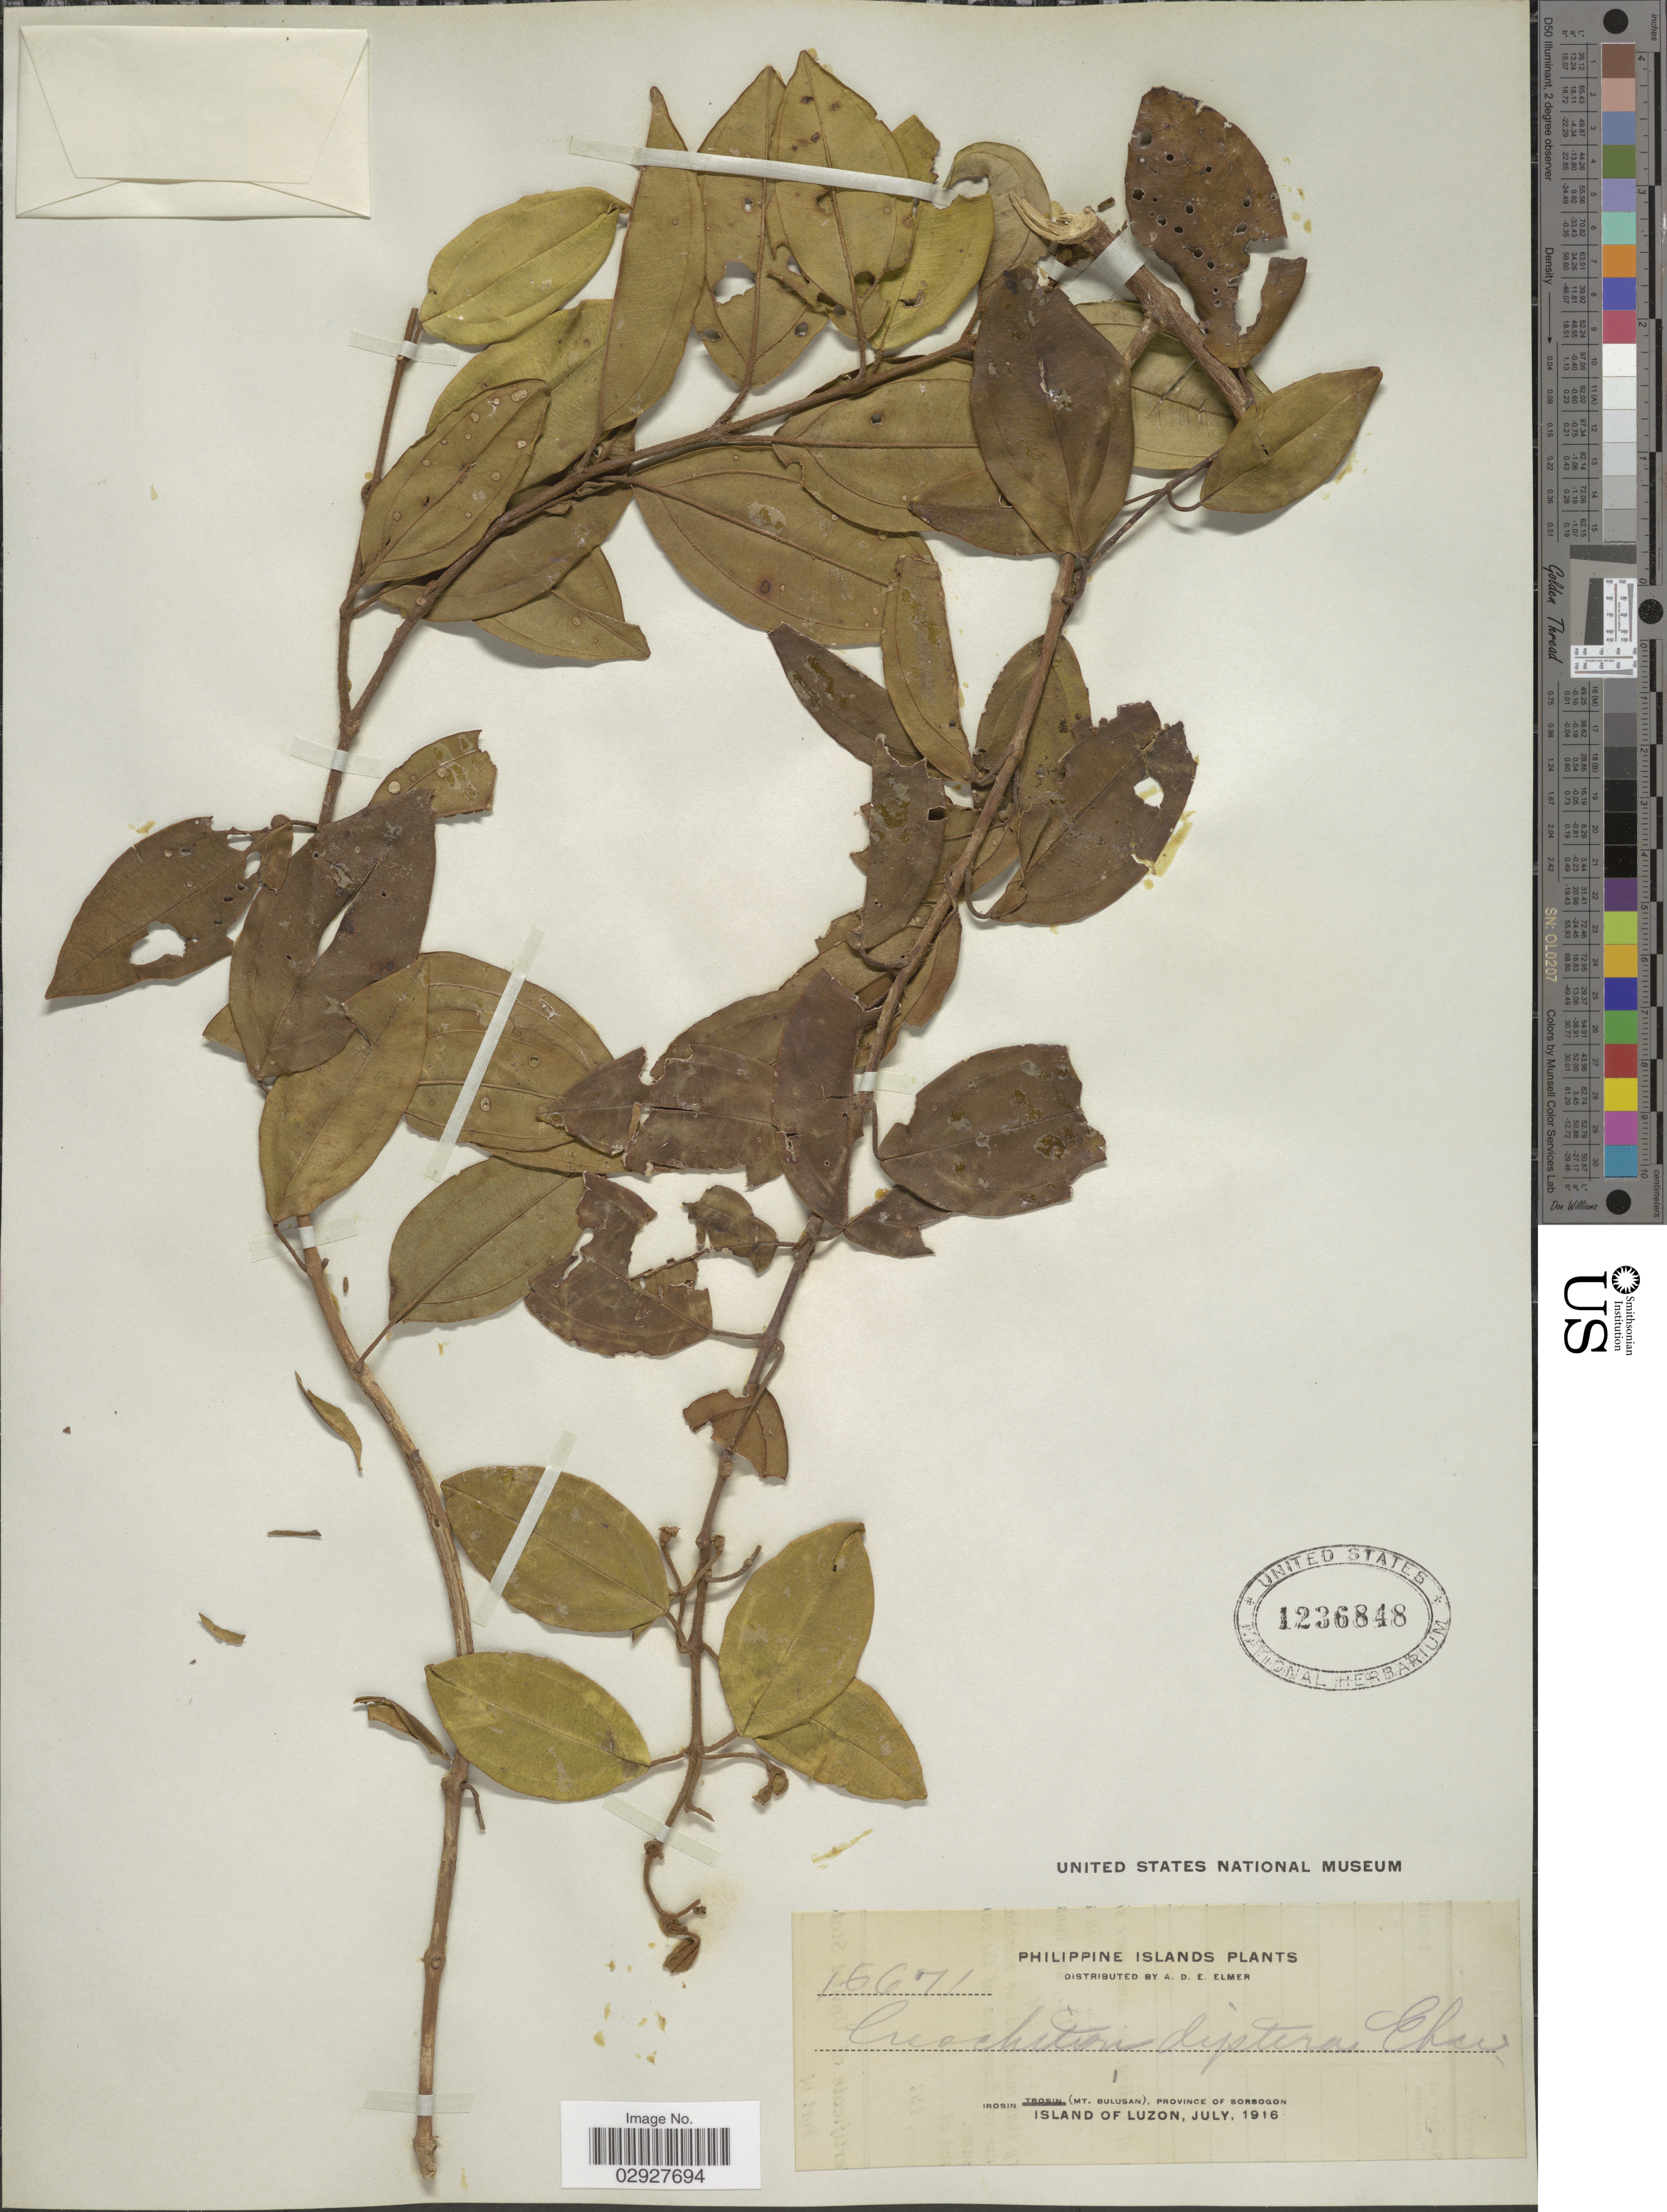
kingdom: Plantae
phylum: Tracheophyta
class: Magnoliopsida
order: Myrtales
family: Melastomataceae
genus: Creochiton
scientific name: Creochiton diptera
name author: Elmer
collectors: A. D. E. Elmer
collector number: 16671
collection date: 1916-07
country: Philippines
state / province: Bicol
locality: Irosin Trosin (Mt. Bulusan), Province of Sorsogon, Island of Luzon.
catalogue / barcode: US 1236848